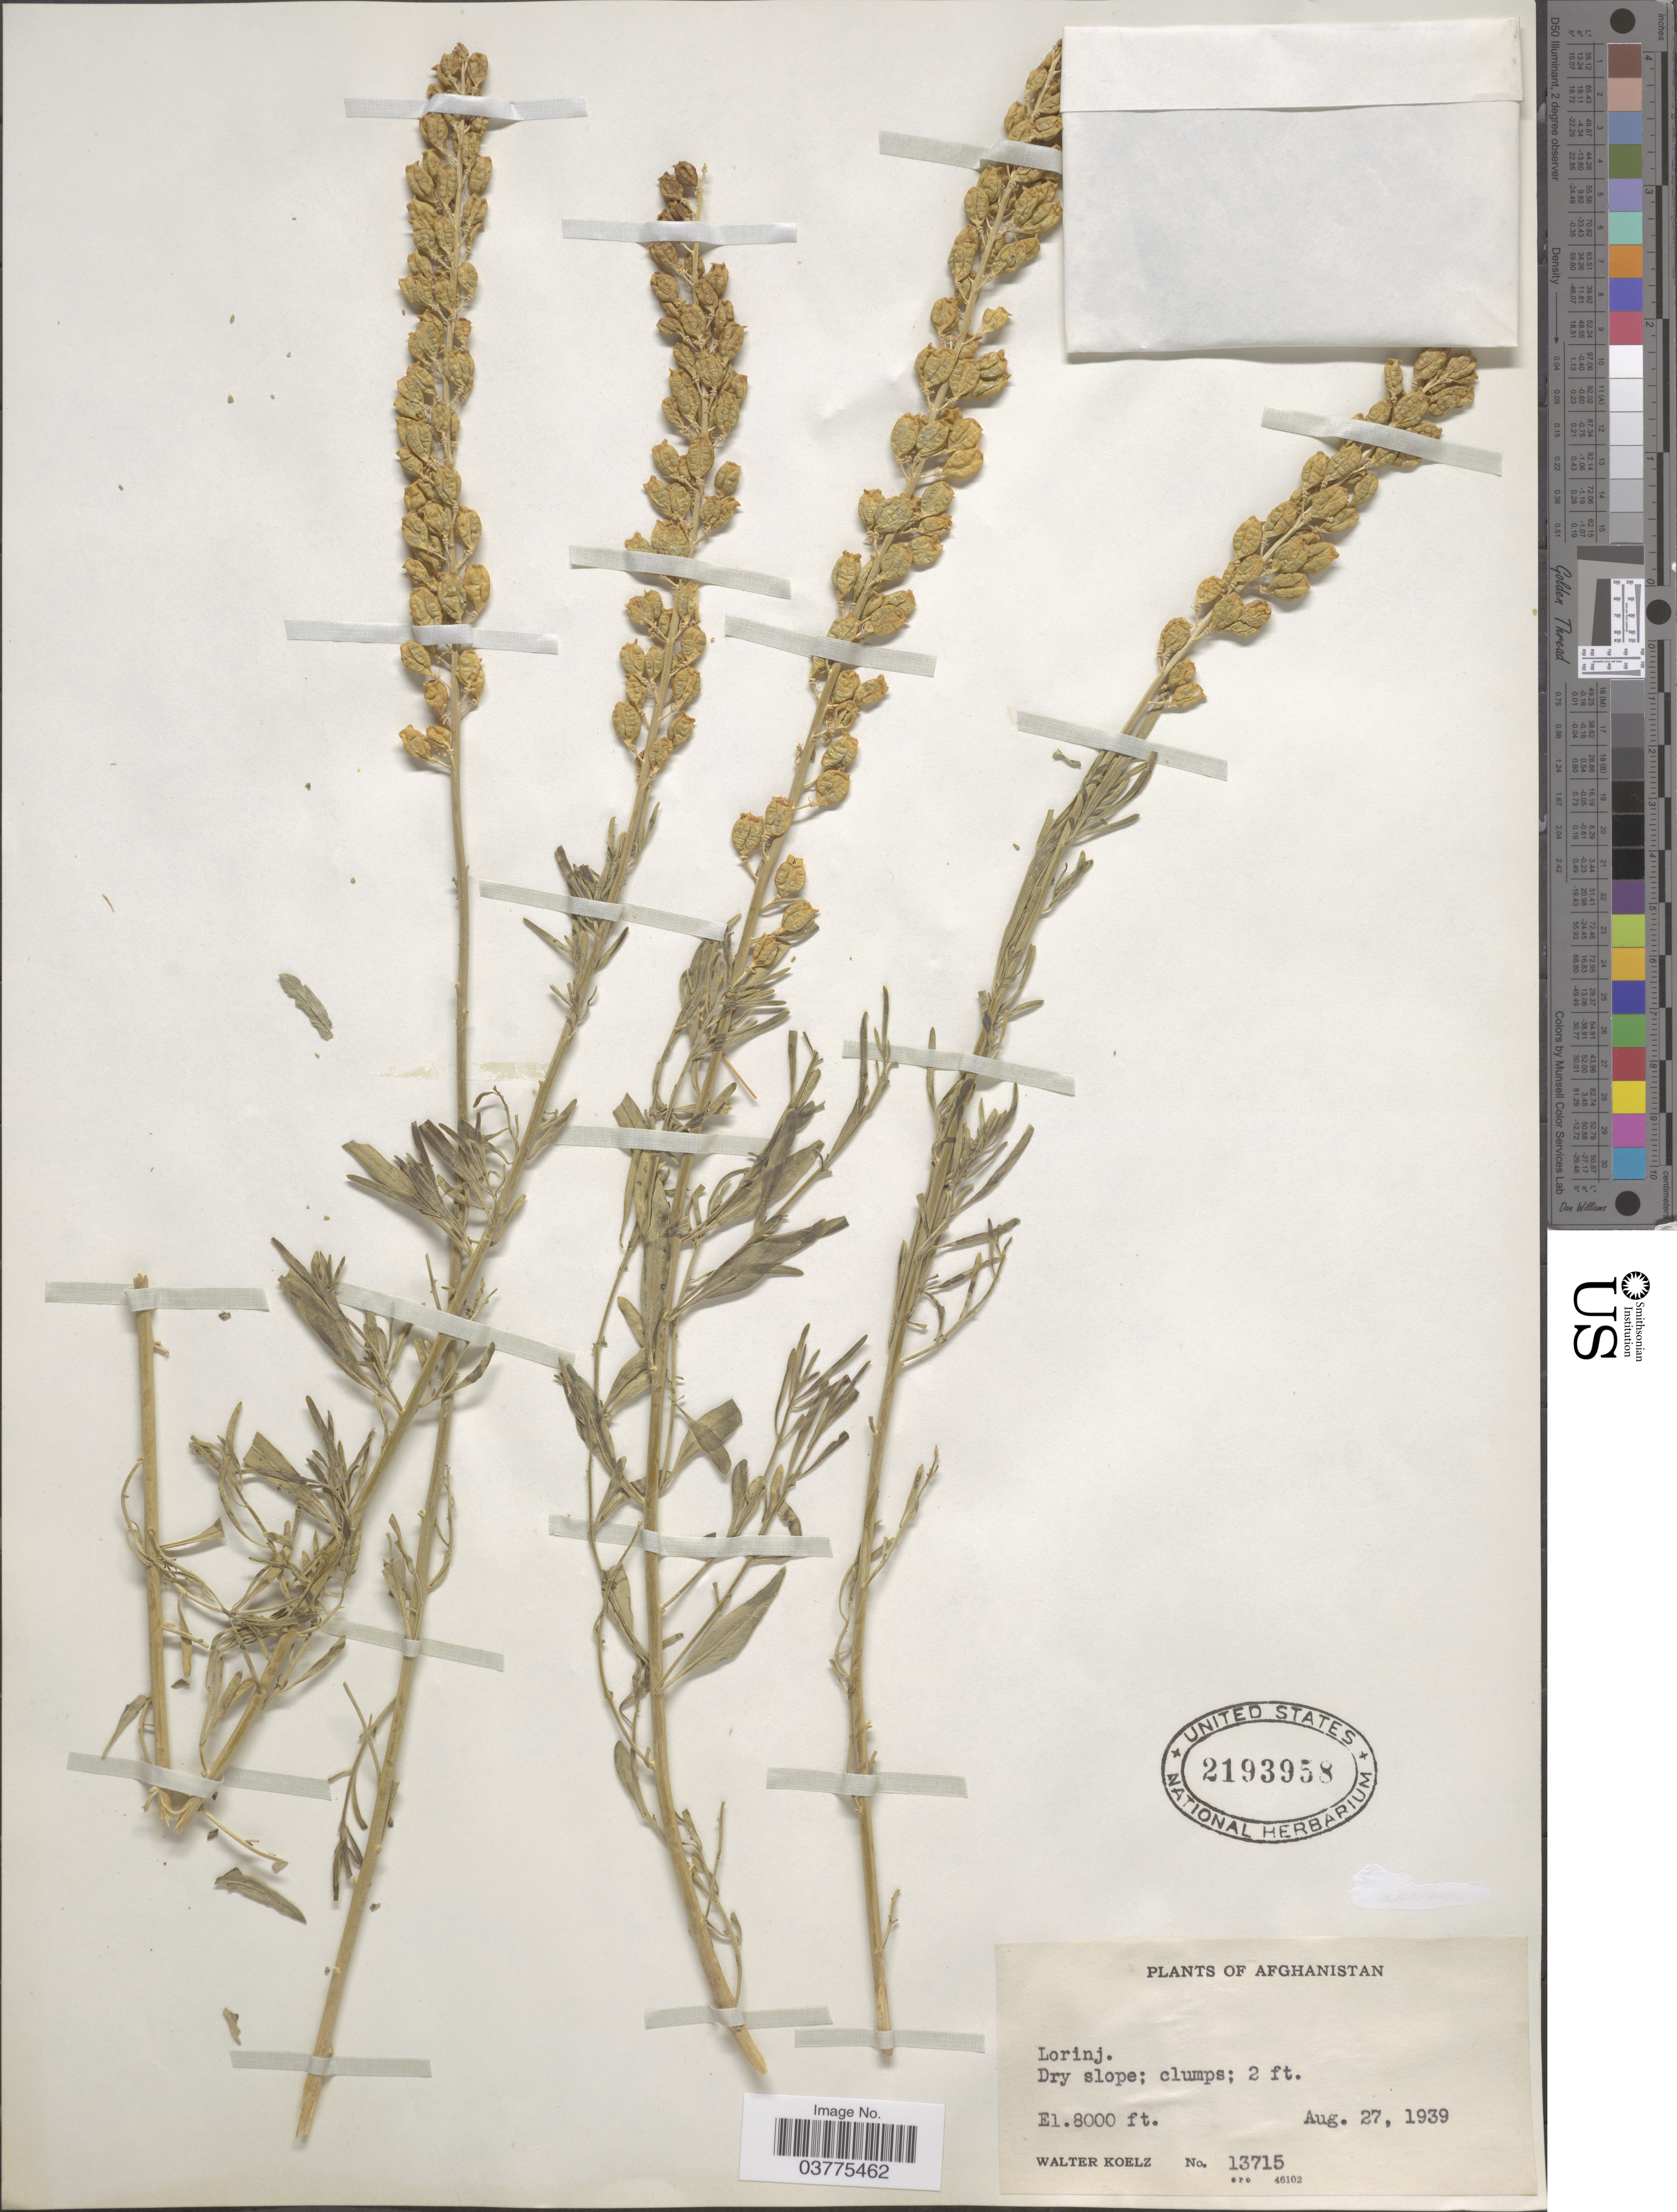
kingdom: Plantae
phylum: Tracheophyta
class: Magnoliopsida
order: Brassicales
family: Resedaceae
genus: Reseda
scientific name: Reseda sp.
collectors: W. N. Koelz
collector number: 13715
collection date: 1939-08-27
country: Afghanistan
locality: Lorinj.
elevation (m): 2438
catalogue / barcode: US 2193958